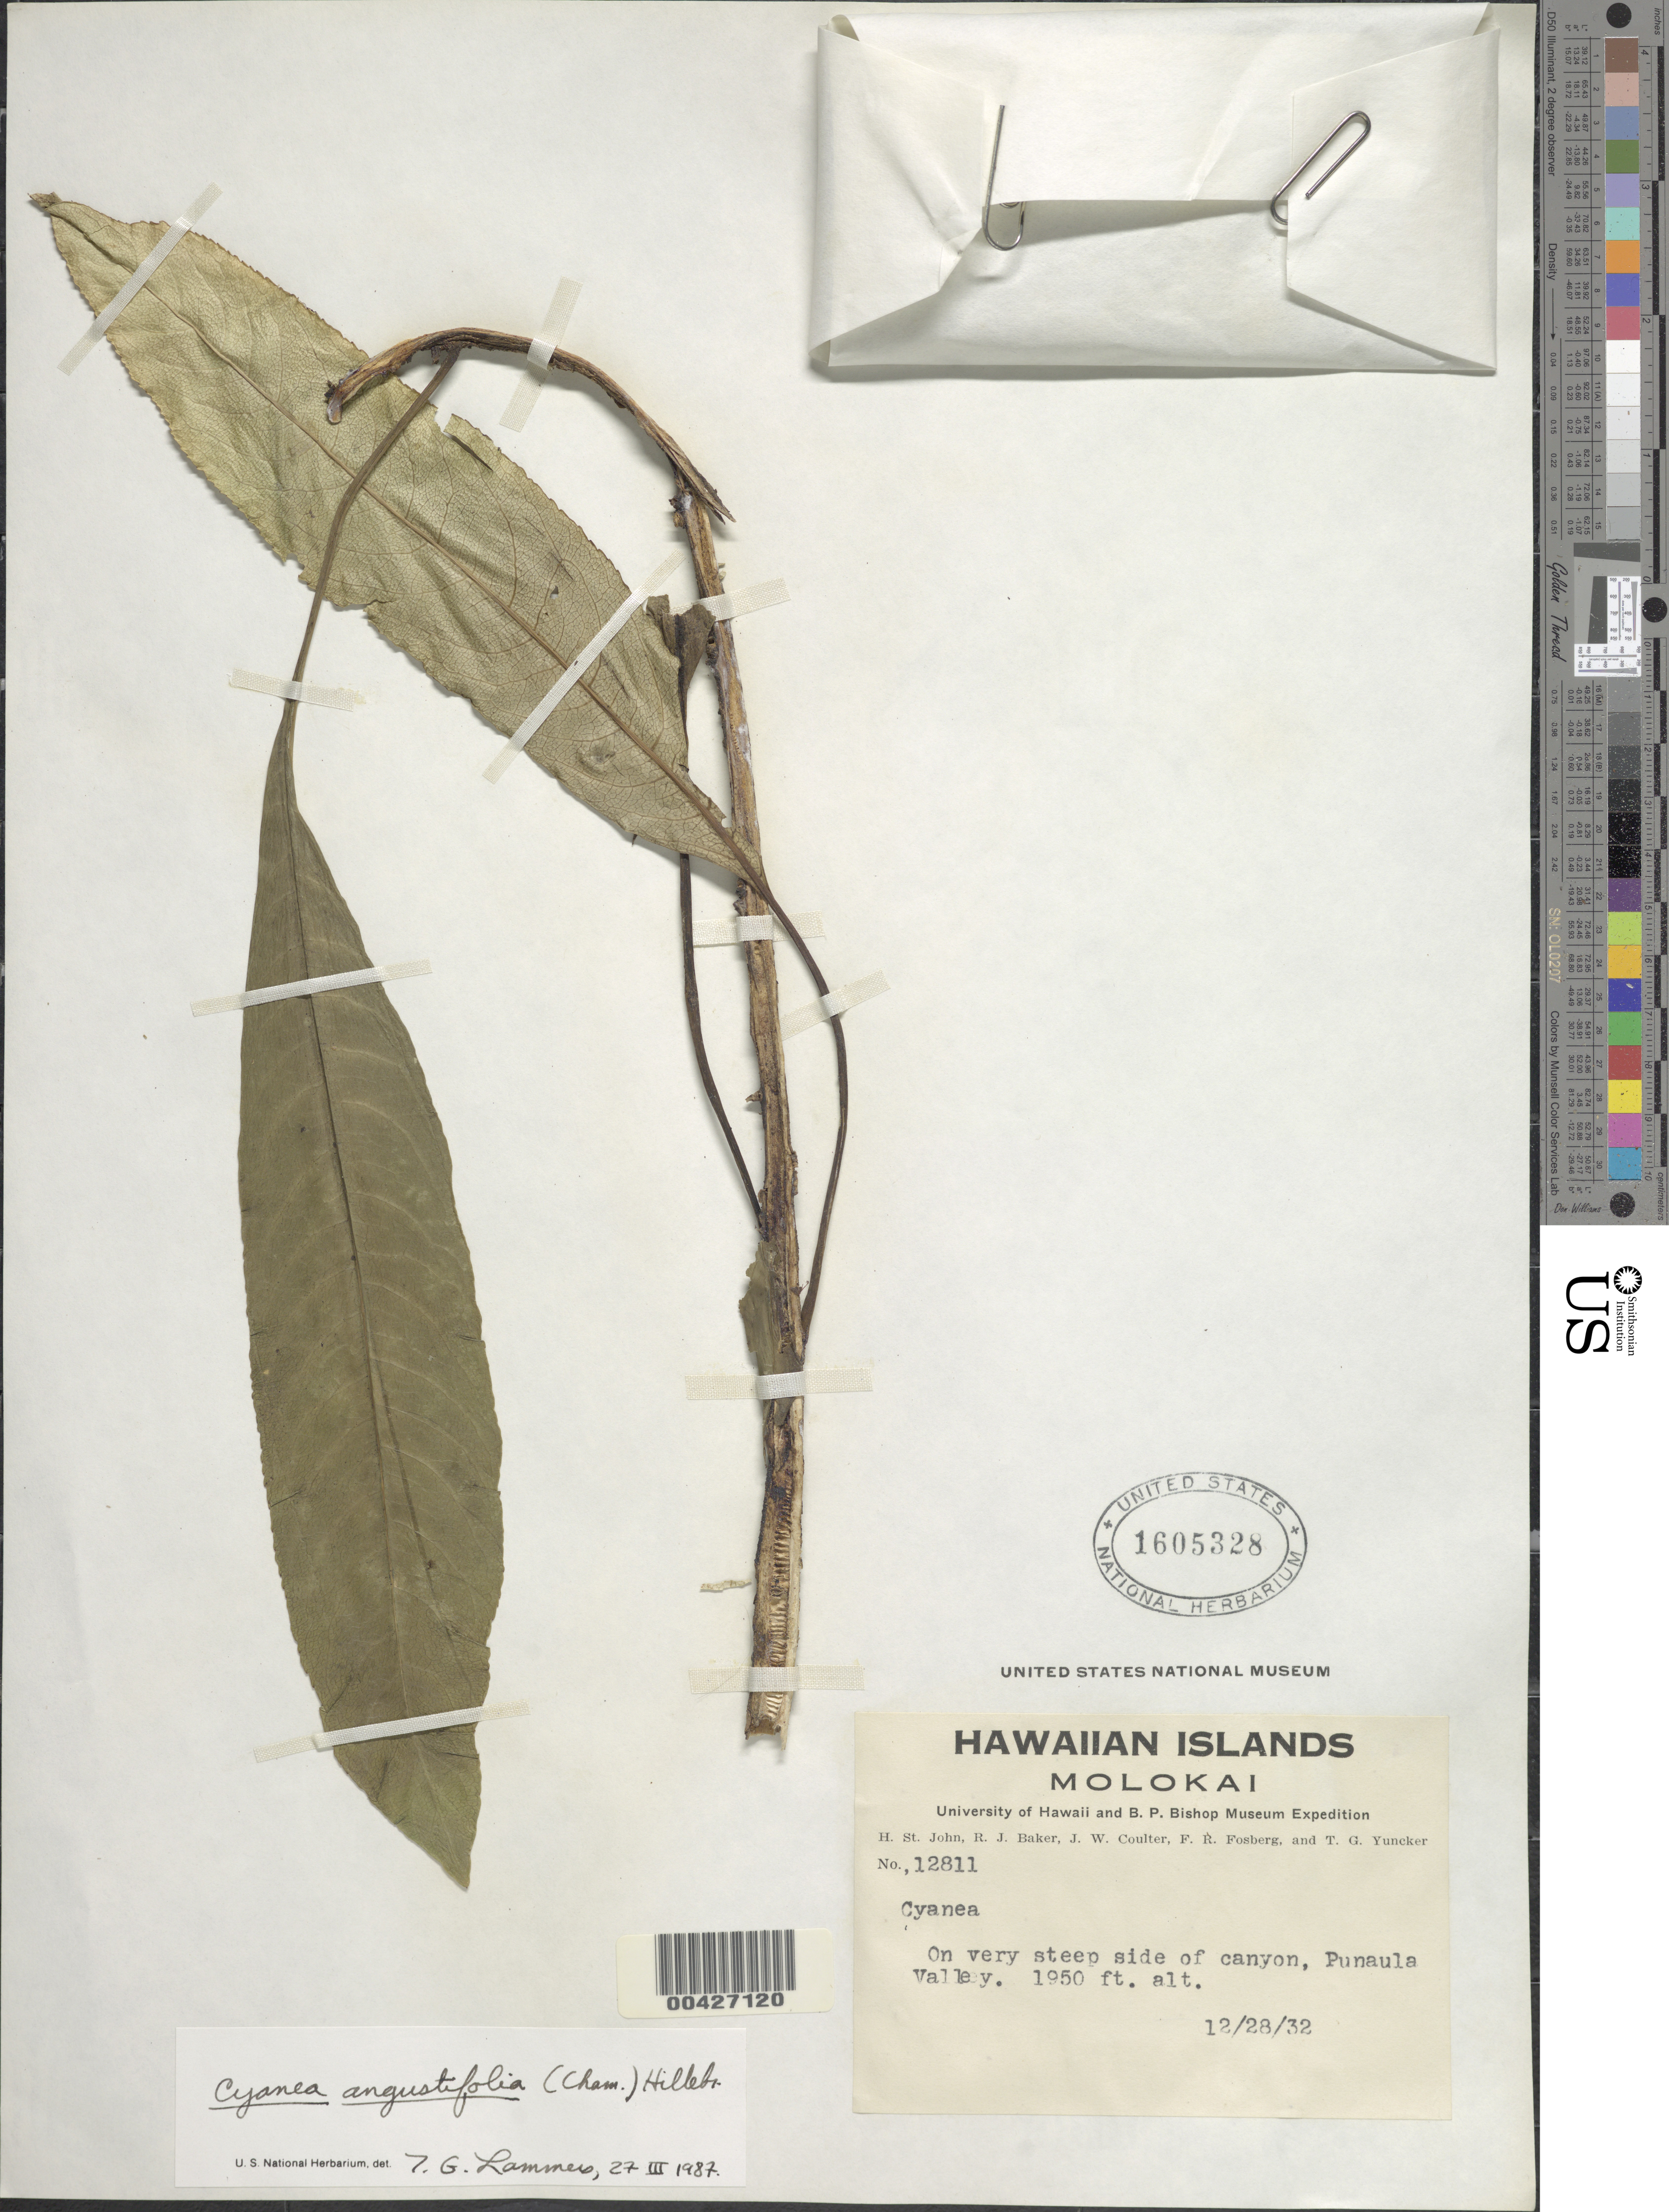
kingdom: Plantae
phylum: Tracheophyta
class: Magnoliopsida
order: Asterales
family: Campanulaceae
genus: Cyanea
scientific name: Cyanea angustifolia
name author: (Cham.) Hillebr.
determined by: Wagner, W. L., (BOT), Smithsonian Institution - National Museum of Natural History (UNITED STATES)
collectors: H. St. John, J. G. Baker, -- Coulter, F. R. Fosberg & T. G. Yuncker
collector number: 12811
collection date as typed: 28 Dec 1932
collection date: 1932-12-28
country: United States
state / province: Hawaii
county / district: Maui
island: Moloka'i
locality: Punaula Valley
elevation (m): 594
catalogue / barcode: US 1605328